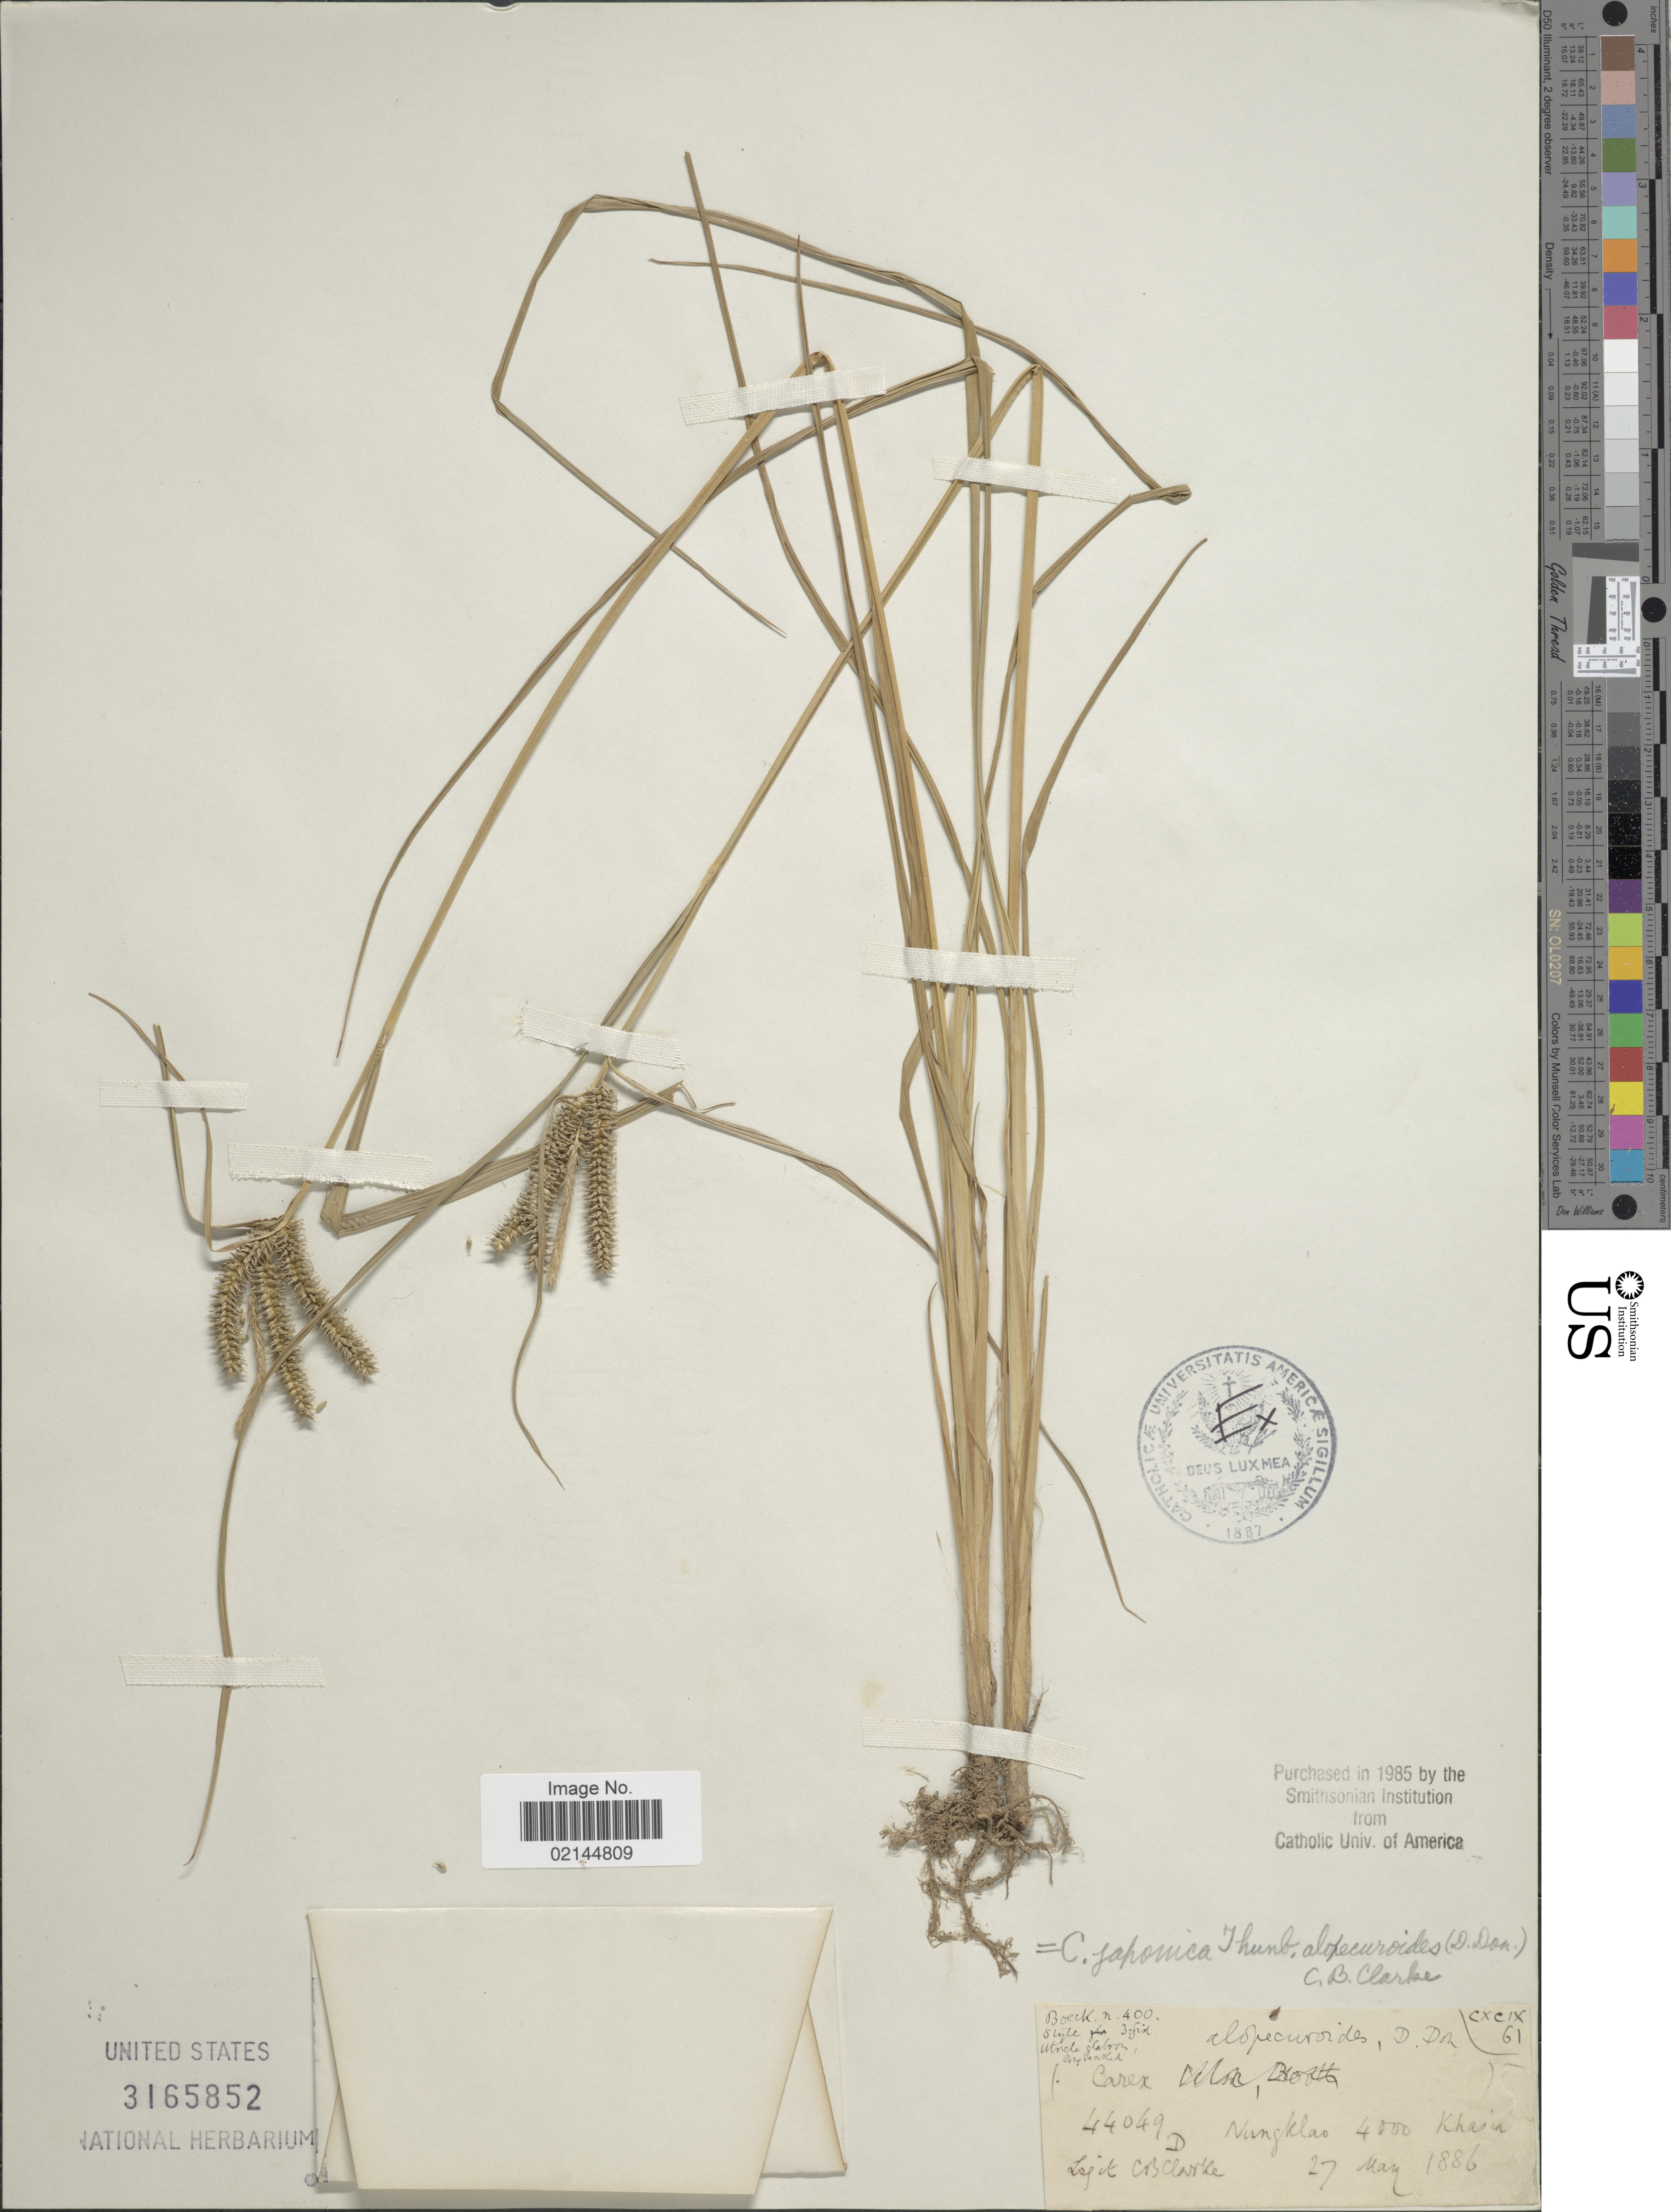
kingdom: Plantae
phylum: Tracheophyta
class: Liliopsida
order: Poales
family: Cyperaceae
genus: Carex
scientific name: Carex japonica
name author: Thunb.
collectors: C. B. Clarke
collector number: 44049D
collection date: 1886-05-27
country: India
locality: Nungklao, Khasia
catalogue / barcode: US 3165852